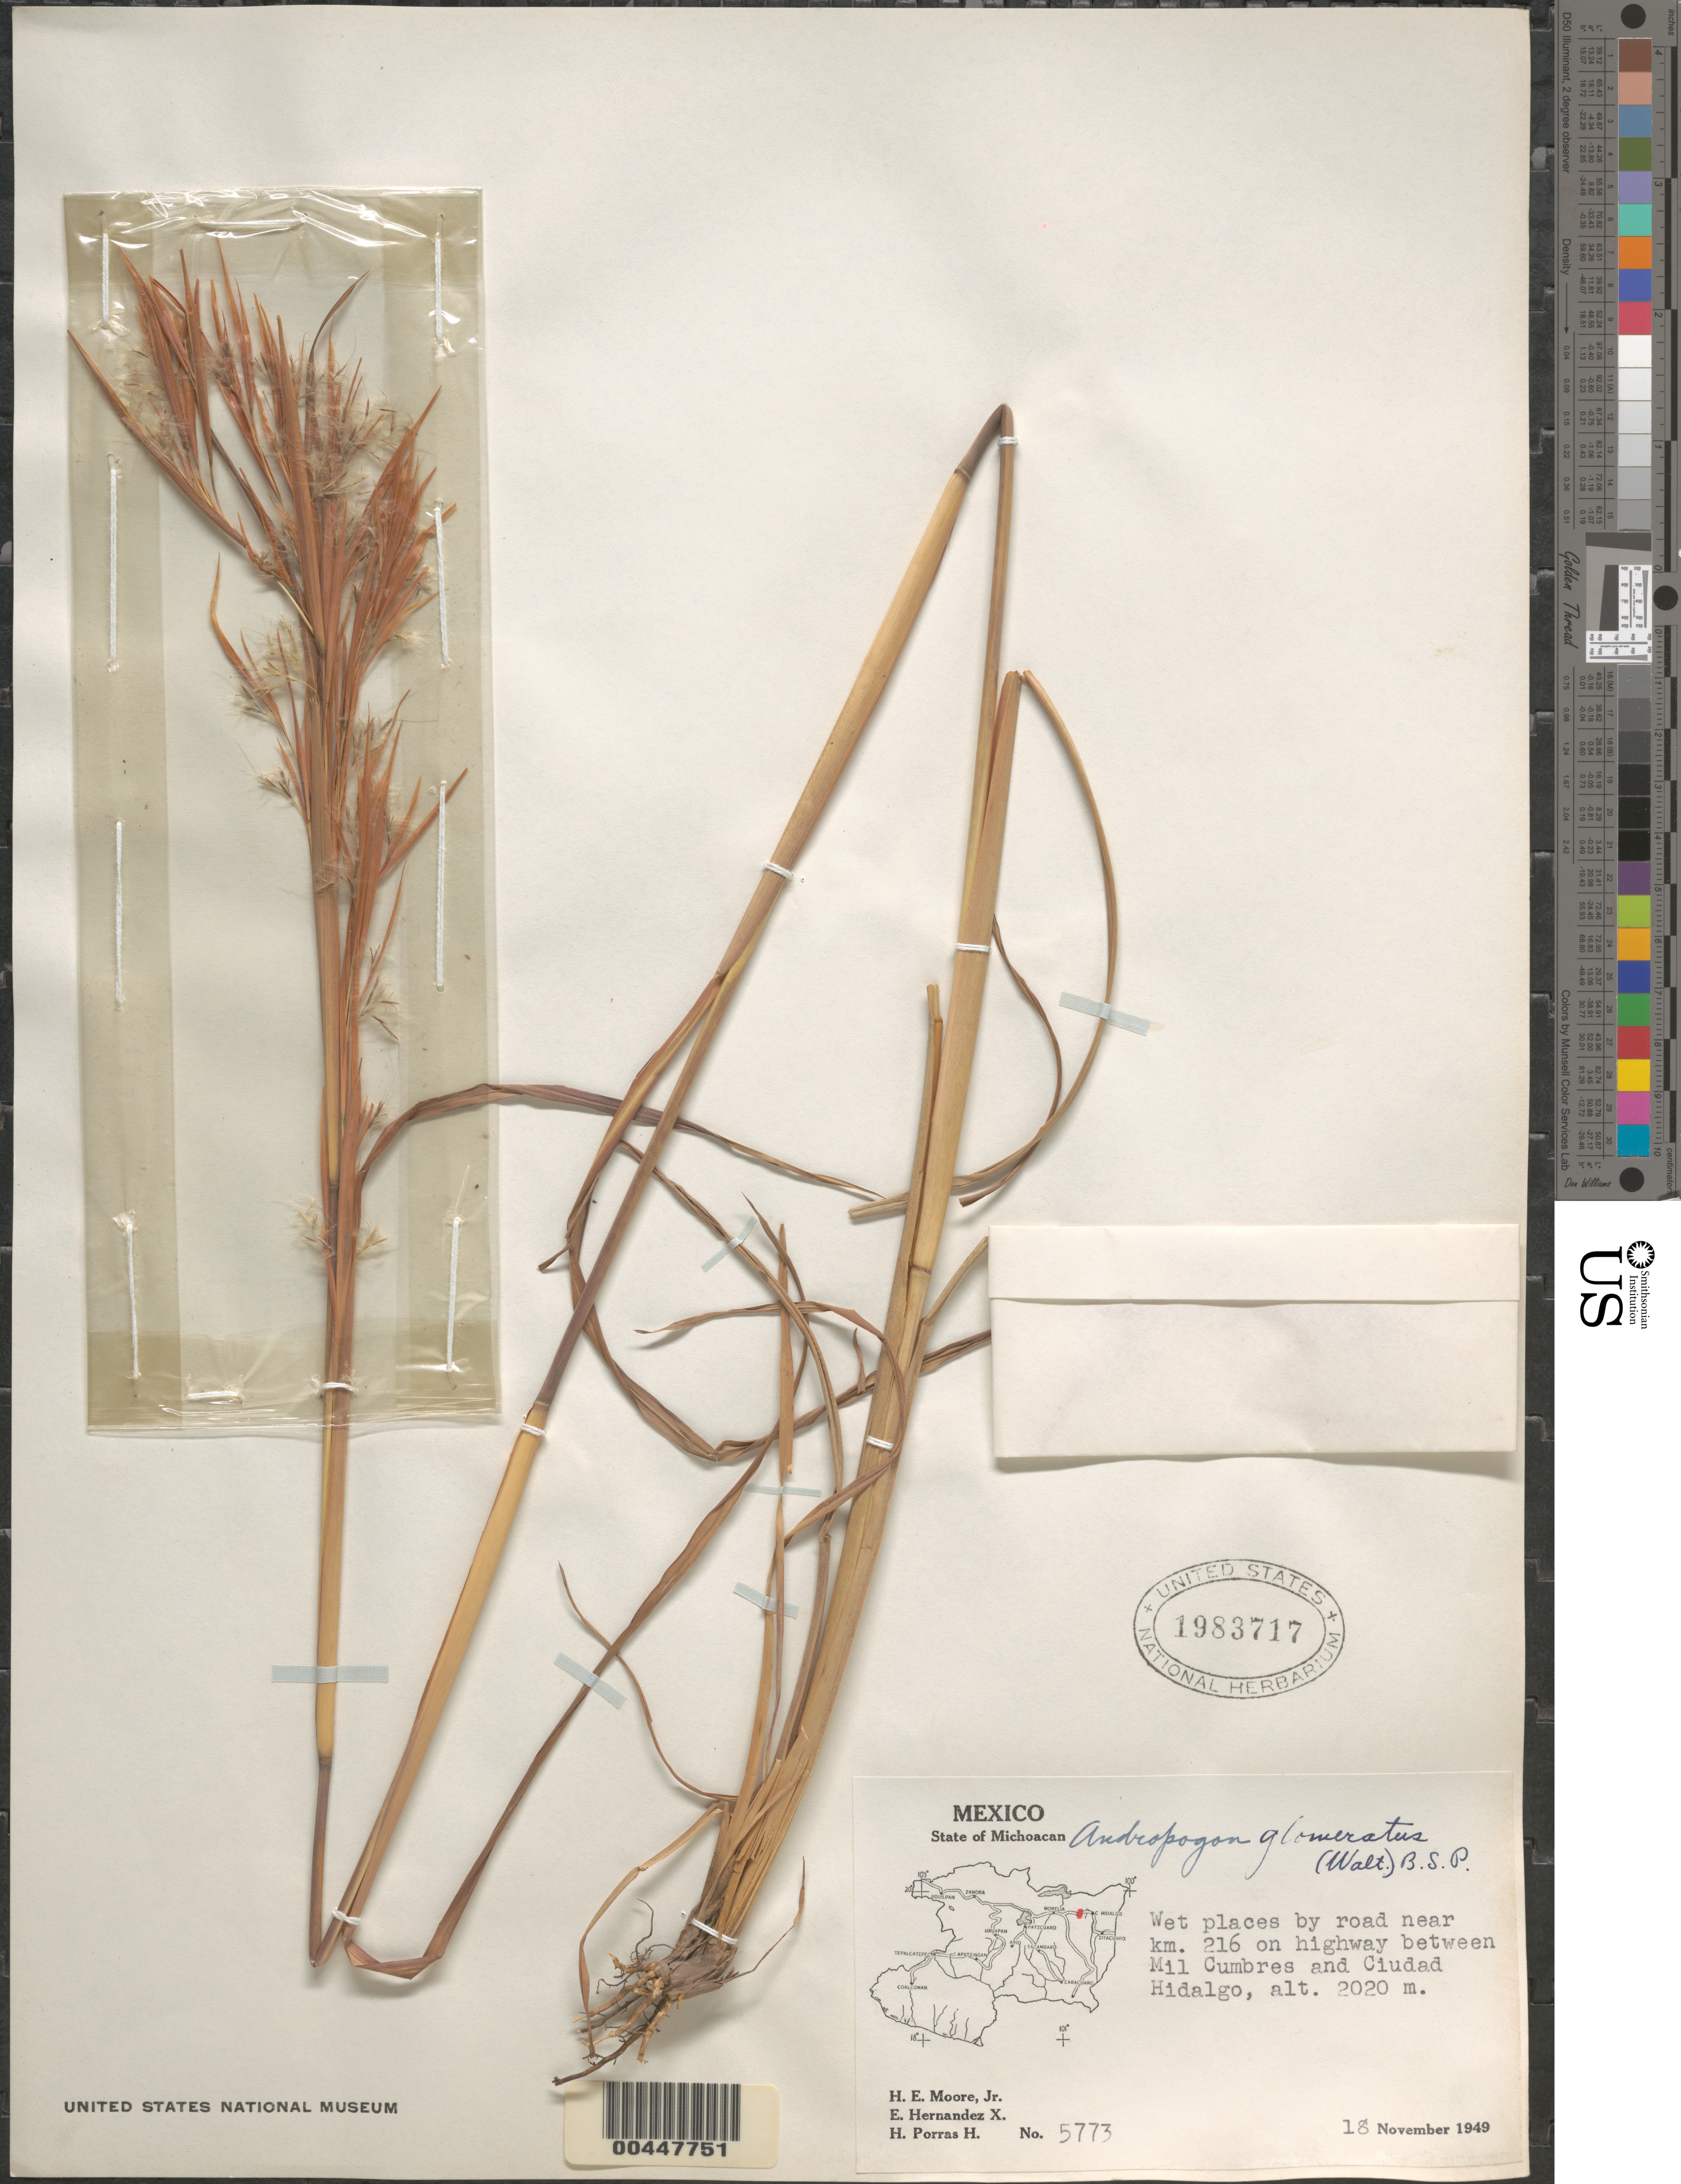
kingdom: Plantae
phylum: Tracheophyta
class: Liliopsida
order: Poales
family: Poaceae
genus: Andropogon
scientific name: Andropogon glomeratus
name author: (Walter) Britton, Stearns & Poggenb.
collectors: H. E. Moore, E. I. Hernández-X. & H. Porras-H.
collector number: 5773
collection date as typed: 18 Nov 1949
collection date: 1949-11-18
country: Mexico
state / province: Michoacán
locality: Near km 216 on hwy between Mil Cumbres and Ciudad Hidalgo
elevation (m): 2020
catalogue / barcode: US 1983717